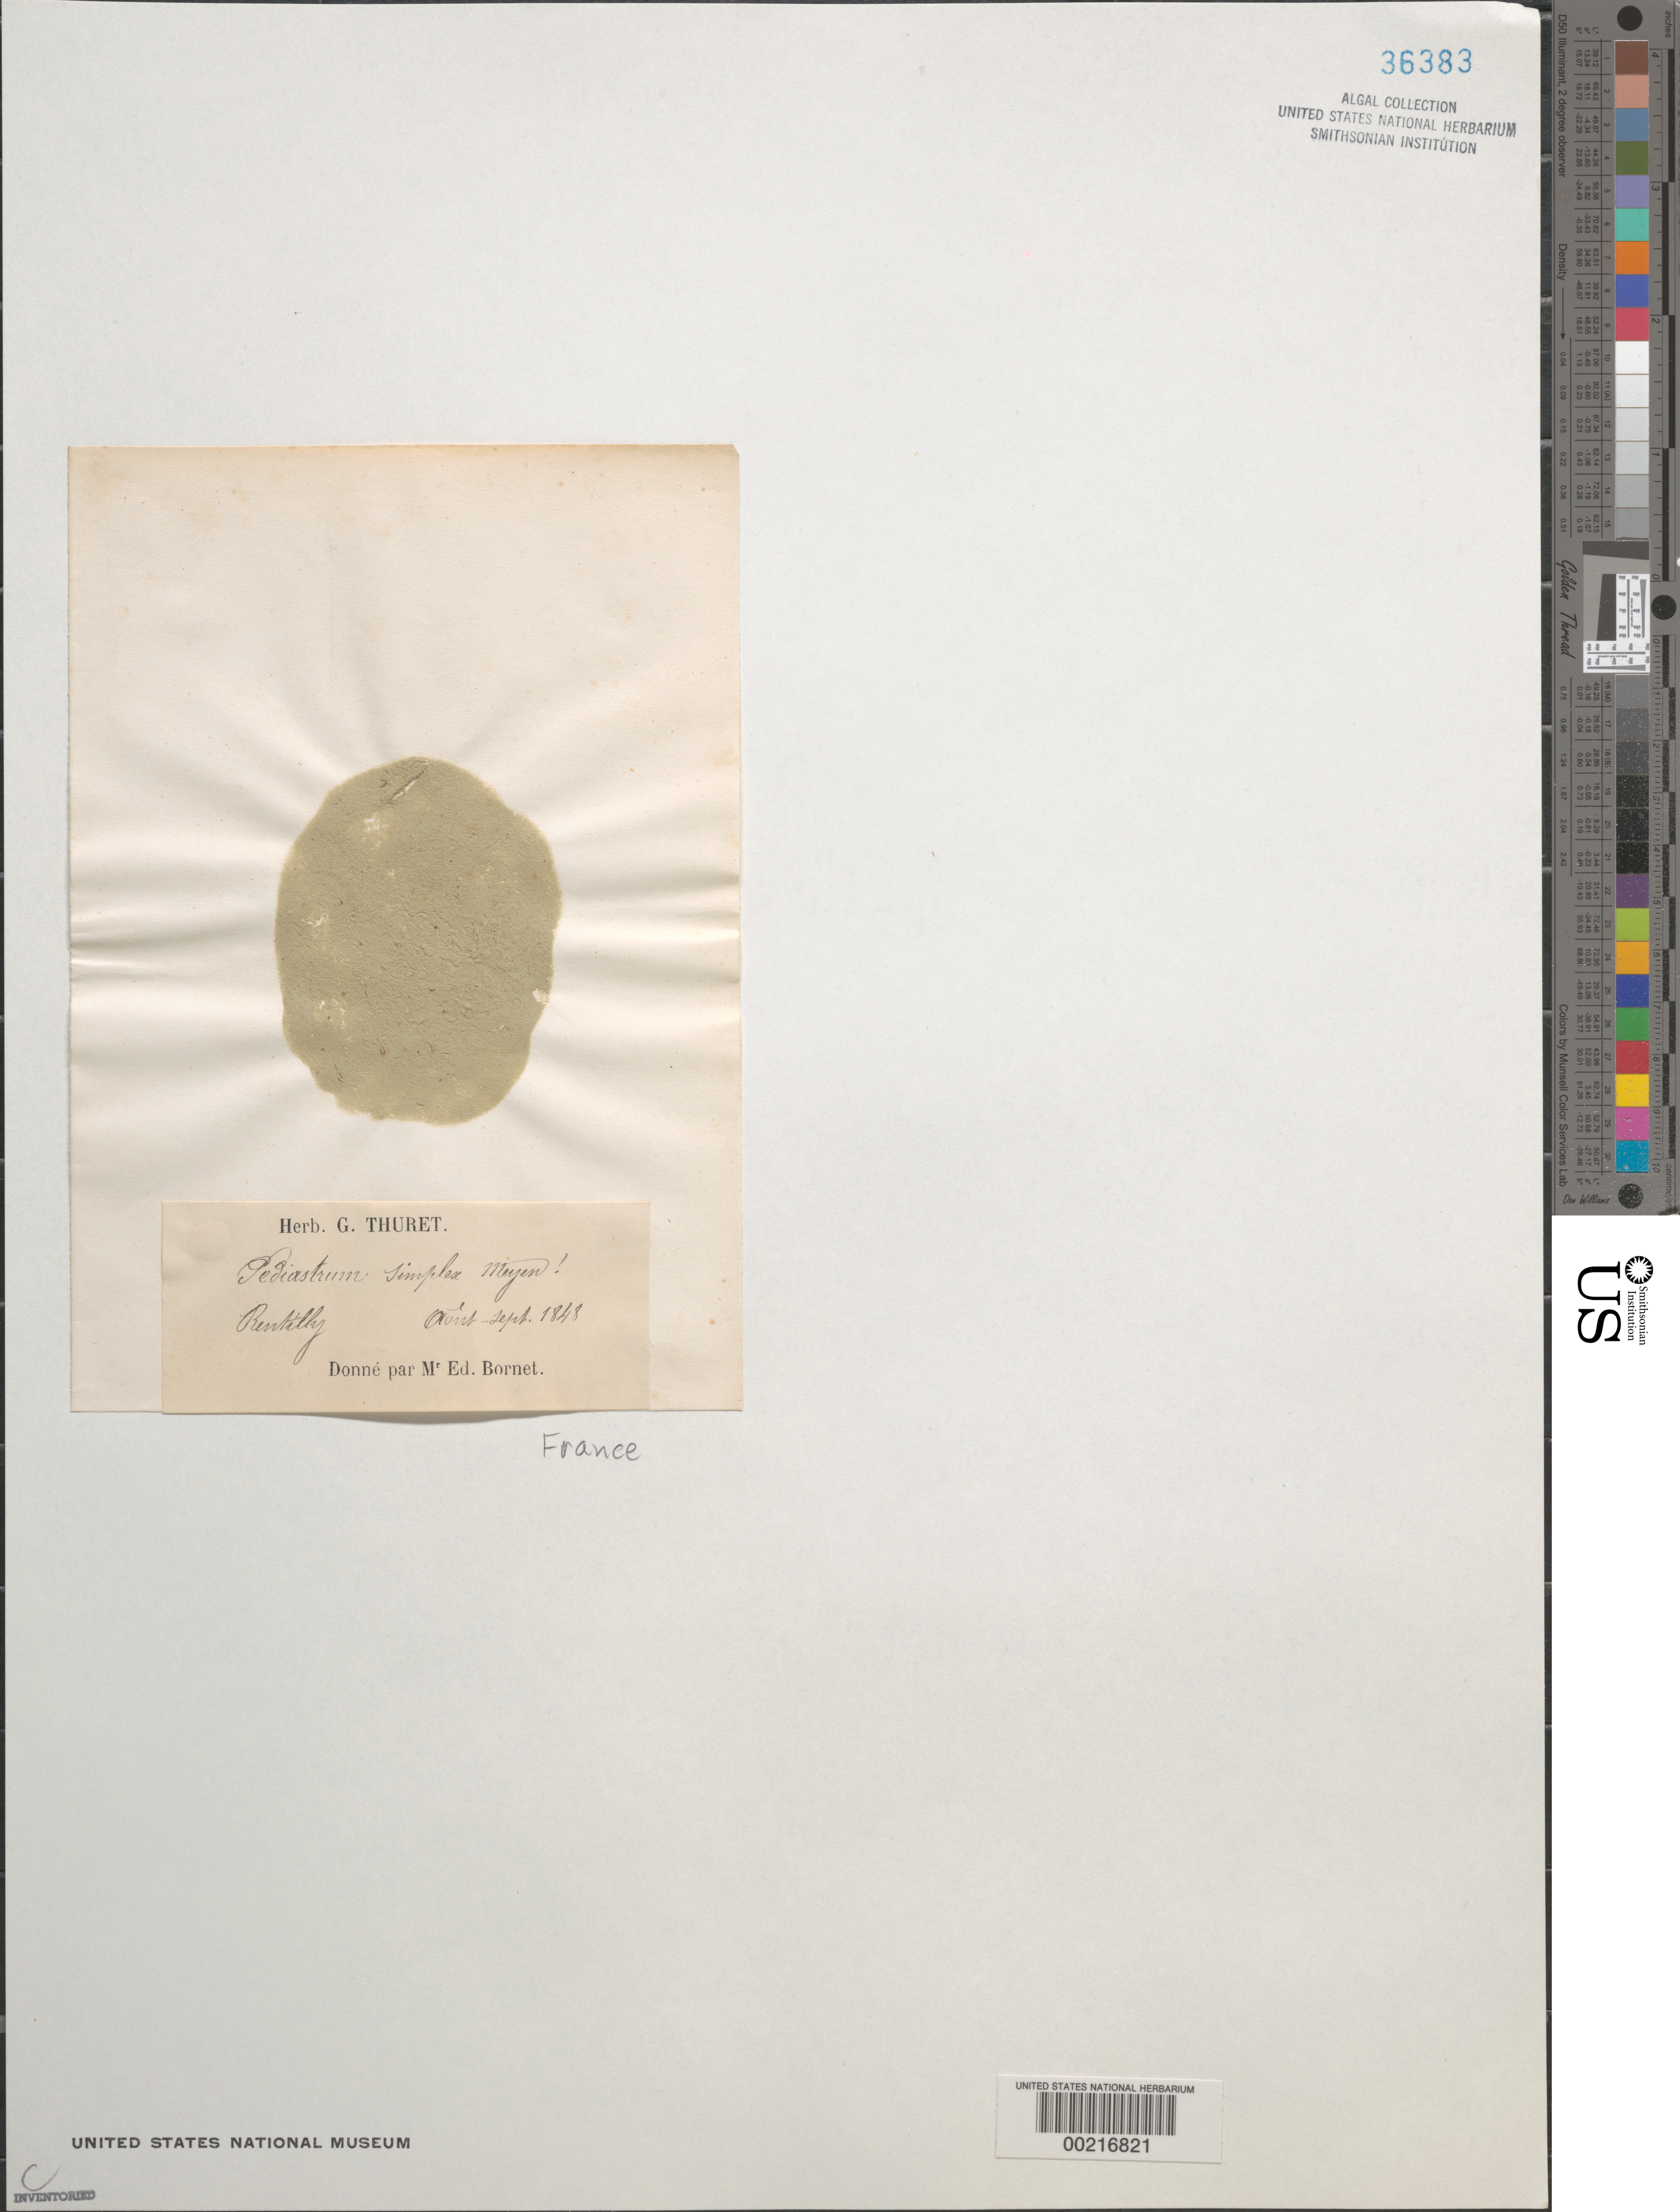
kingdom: Plantae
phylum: Chlorophyta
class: Chlorophyceae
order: Sphaeropleales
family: Hydrodictyaceae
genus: Monactinus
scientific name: Monactinus simplex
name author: (Meyen) Corda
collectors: Thuret, G. (herbarium)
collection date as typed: Aug 1848 TO -- Sep 1848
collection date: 1848-08/1848-09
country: France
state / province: Île-de-france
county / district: Seine-et-marne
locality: Rentilly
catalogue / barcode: US 36383